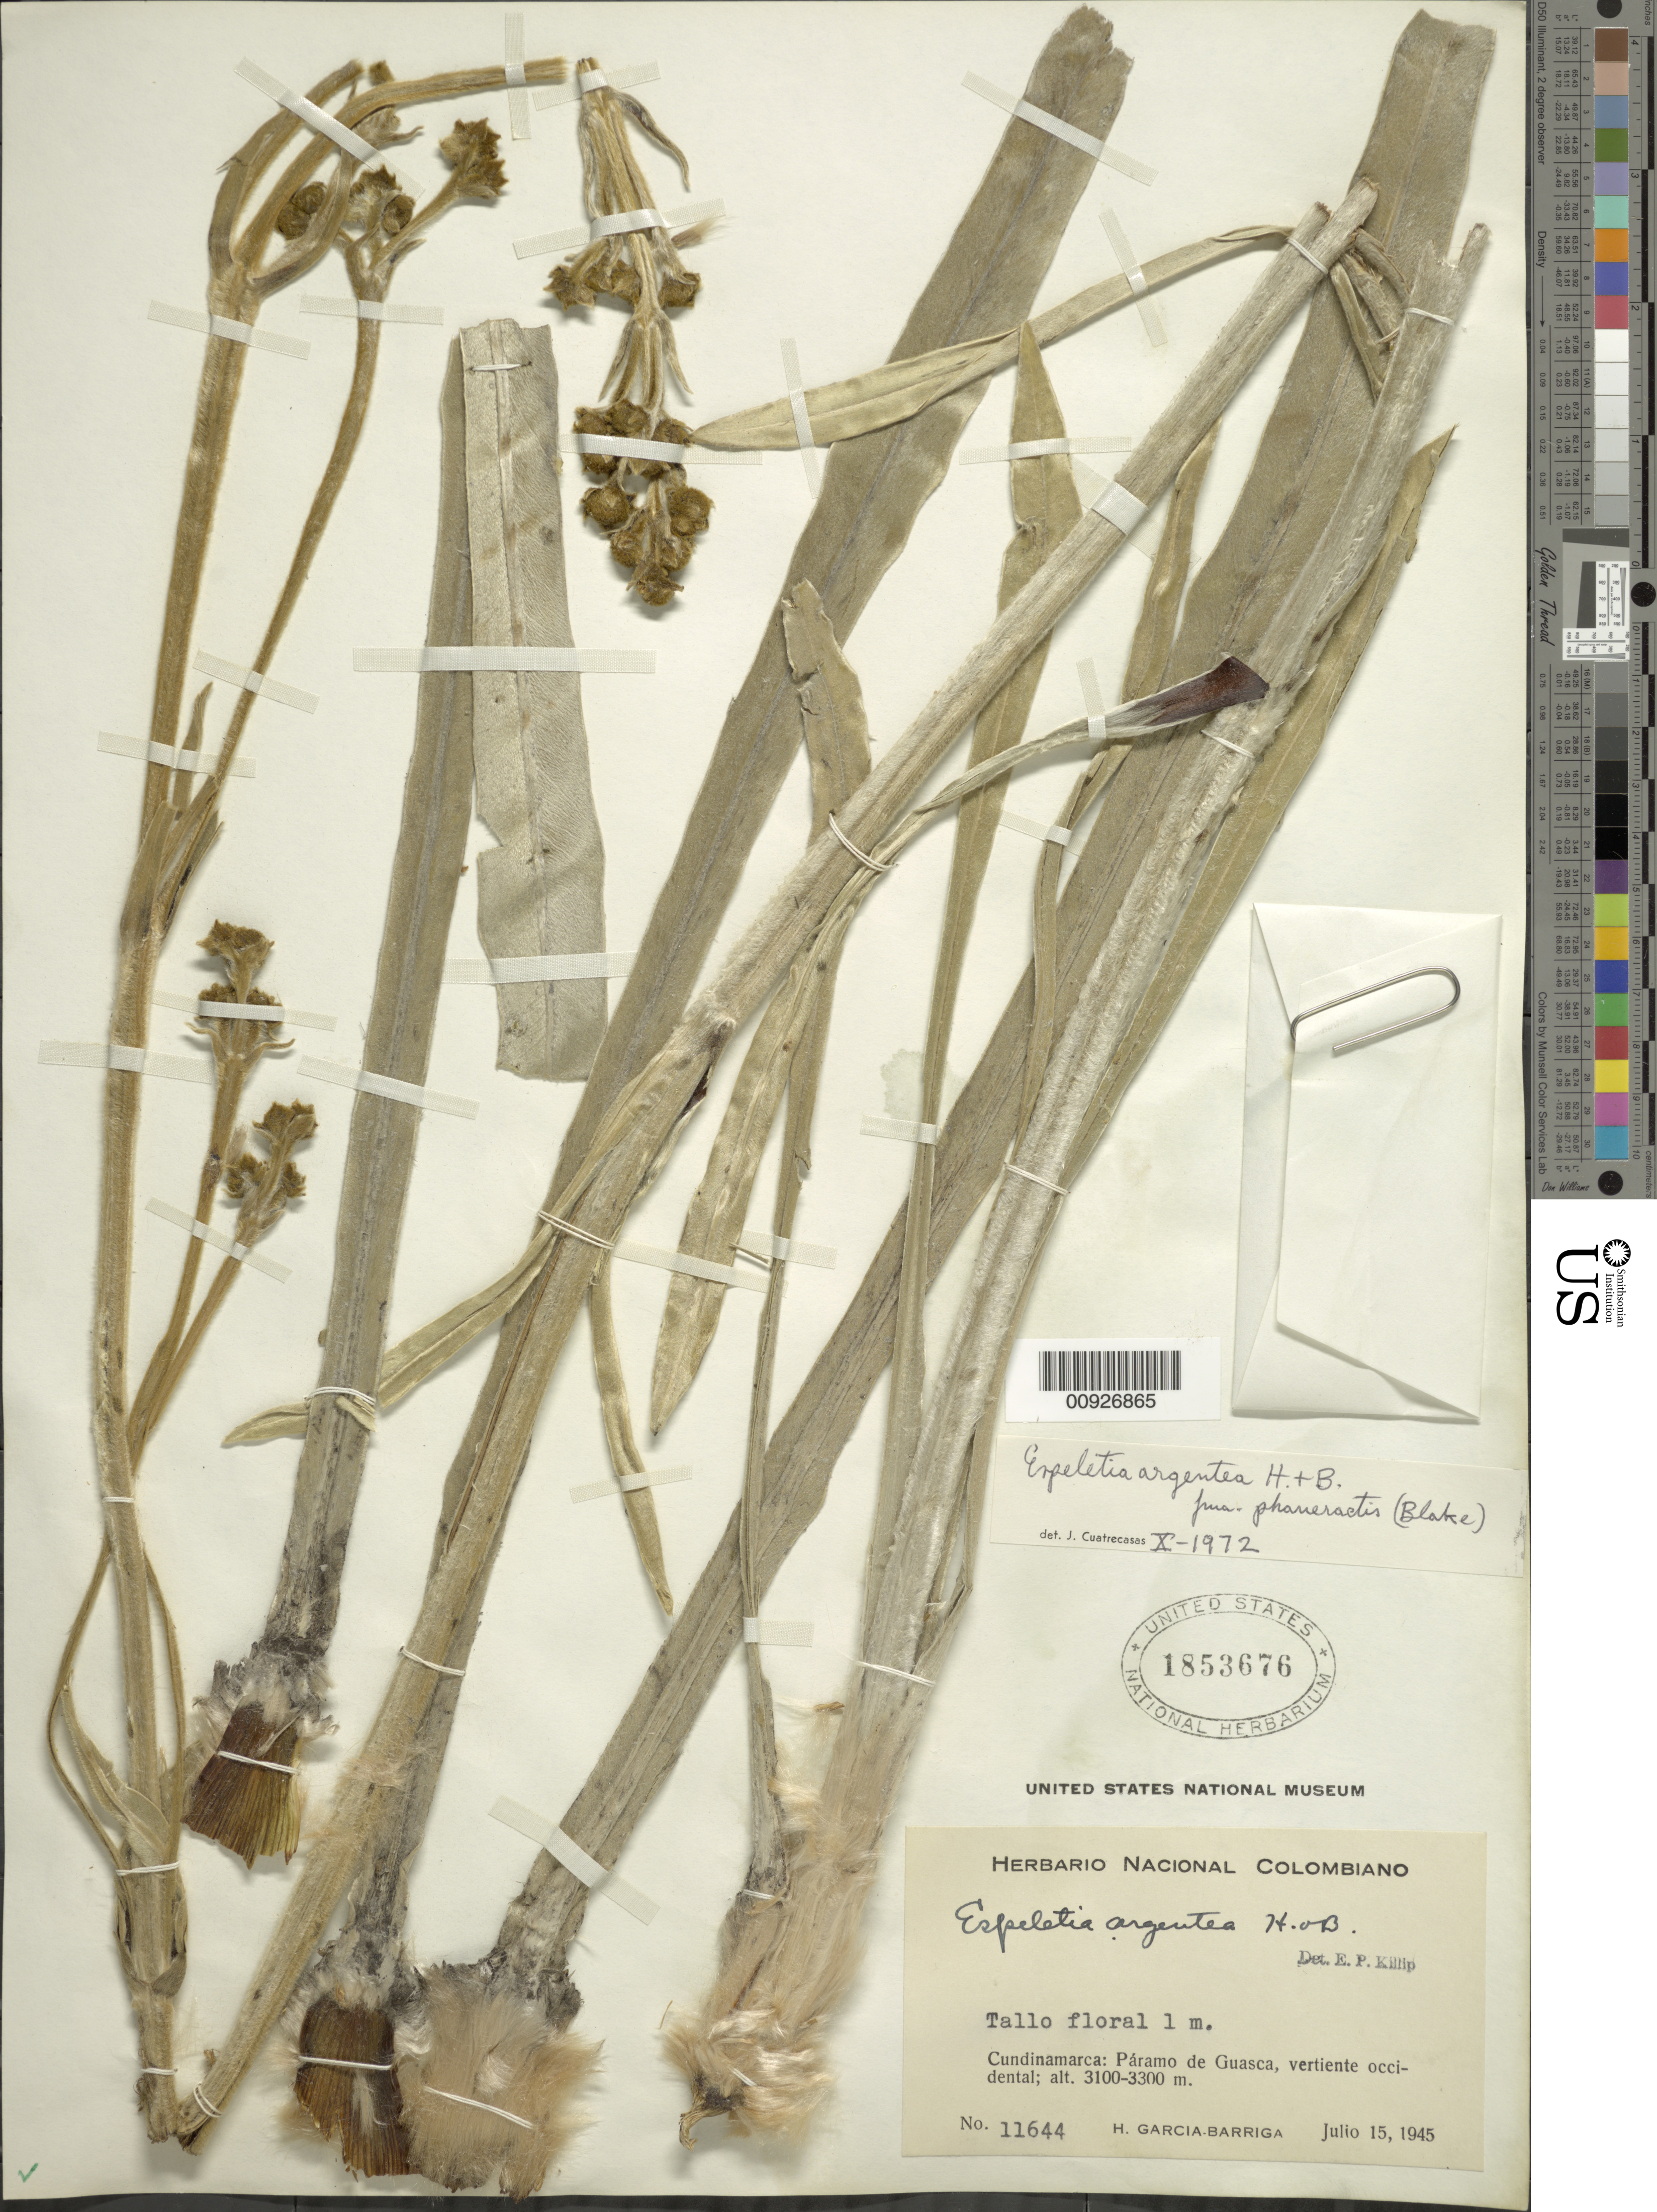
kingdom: Plantae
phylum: Tracheophyta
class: Magnoliopsida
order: Asterales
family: Asteraceae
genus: Espeletia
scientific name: Espeletia argentea f. phaneractis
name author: (S.F. Blake) Cuatrec.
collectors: H. García Barriga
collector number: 11644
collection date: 1945-07-15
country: Colombia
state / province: Cundinamarca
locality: P. de Guasca. Páramo de Guasca, vertiente occidental.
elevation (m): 3100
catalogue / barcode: US 1853676